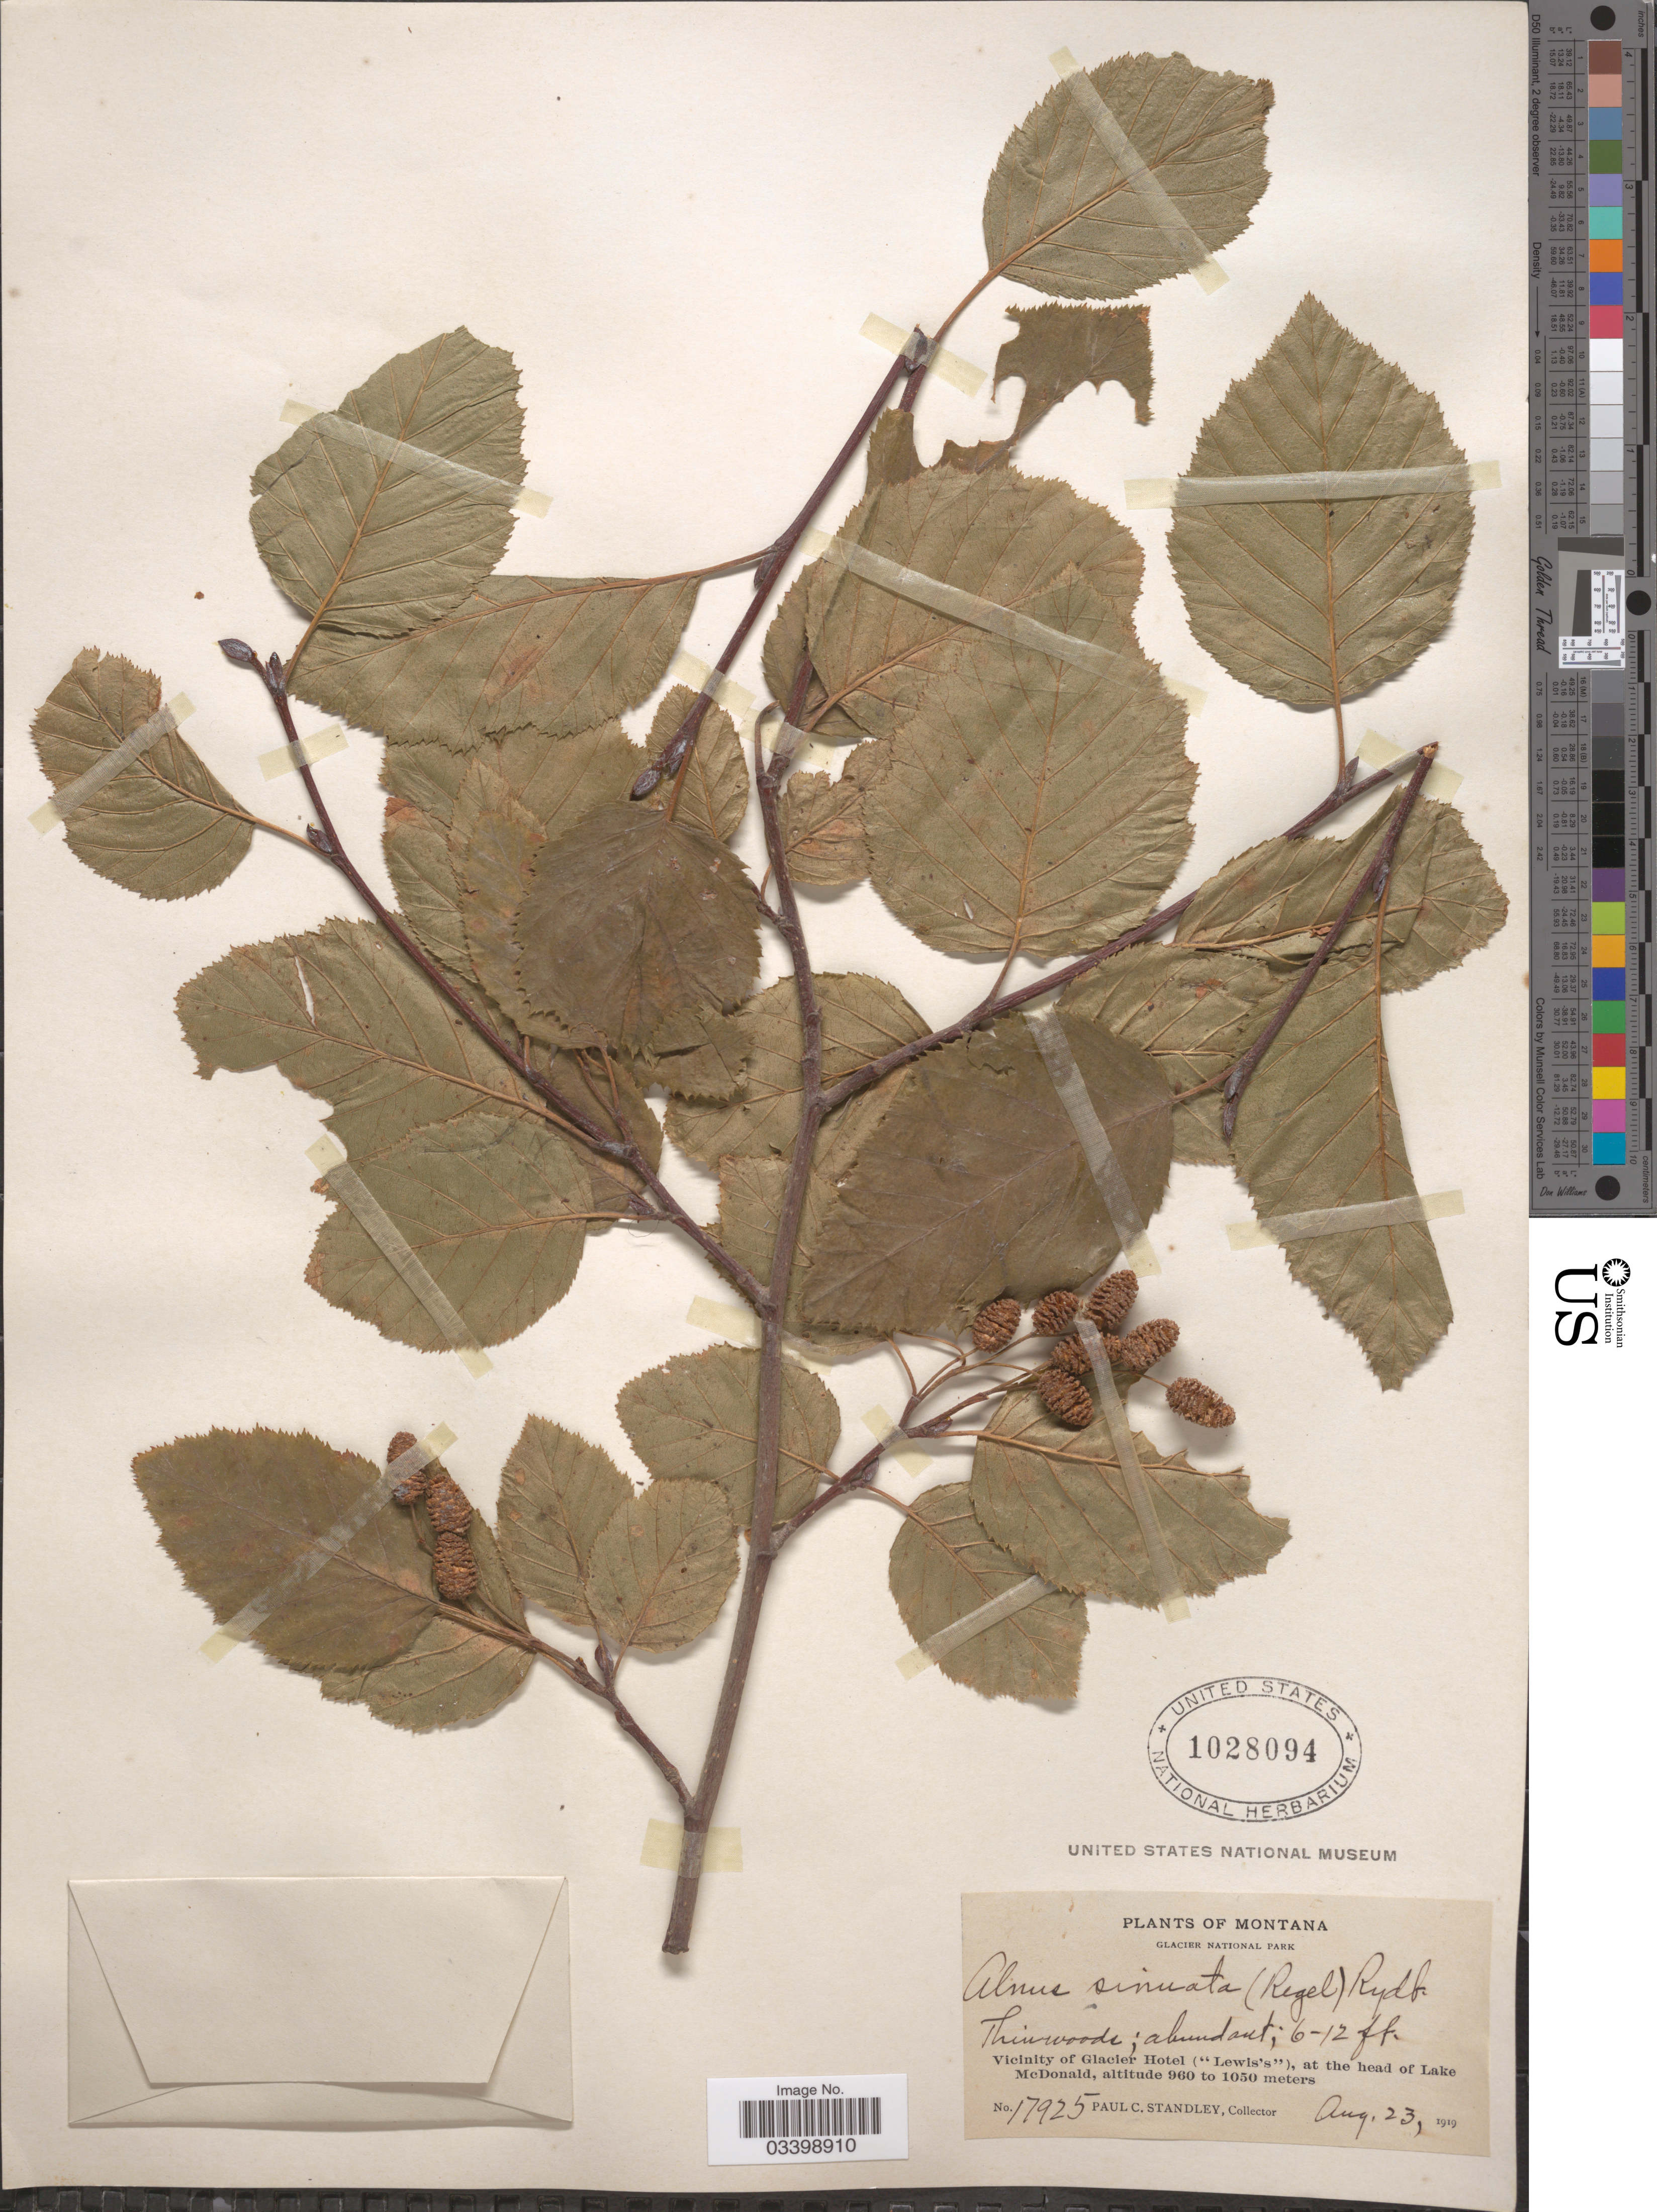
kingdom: Plantae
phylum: Tracheophyta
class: Magnoliopsida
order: Fagales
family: Betulaceae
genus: Alnus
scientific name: Alnus viridis subsp. sinuata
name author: Regel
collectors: P. C. Standley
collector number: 17925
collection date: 1919-08-23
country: United States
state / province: Montana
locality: Glacier National Park. Vicinity of Glacier Hotel ("Lewis's"), at the head of Lake McDonald.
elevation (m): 960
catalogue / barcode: US 1028094